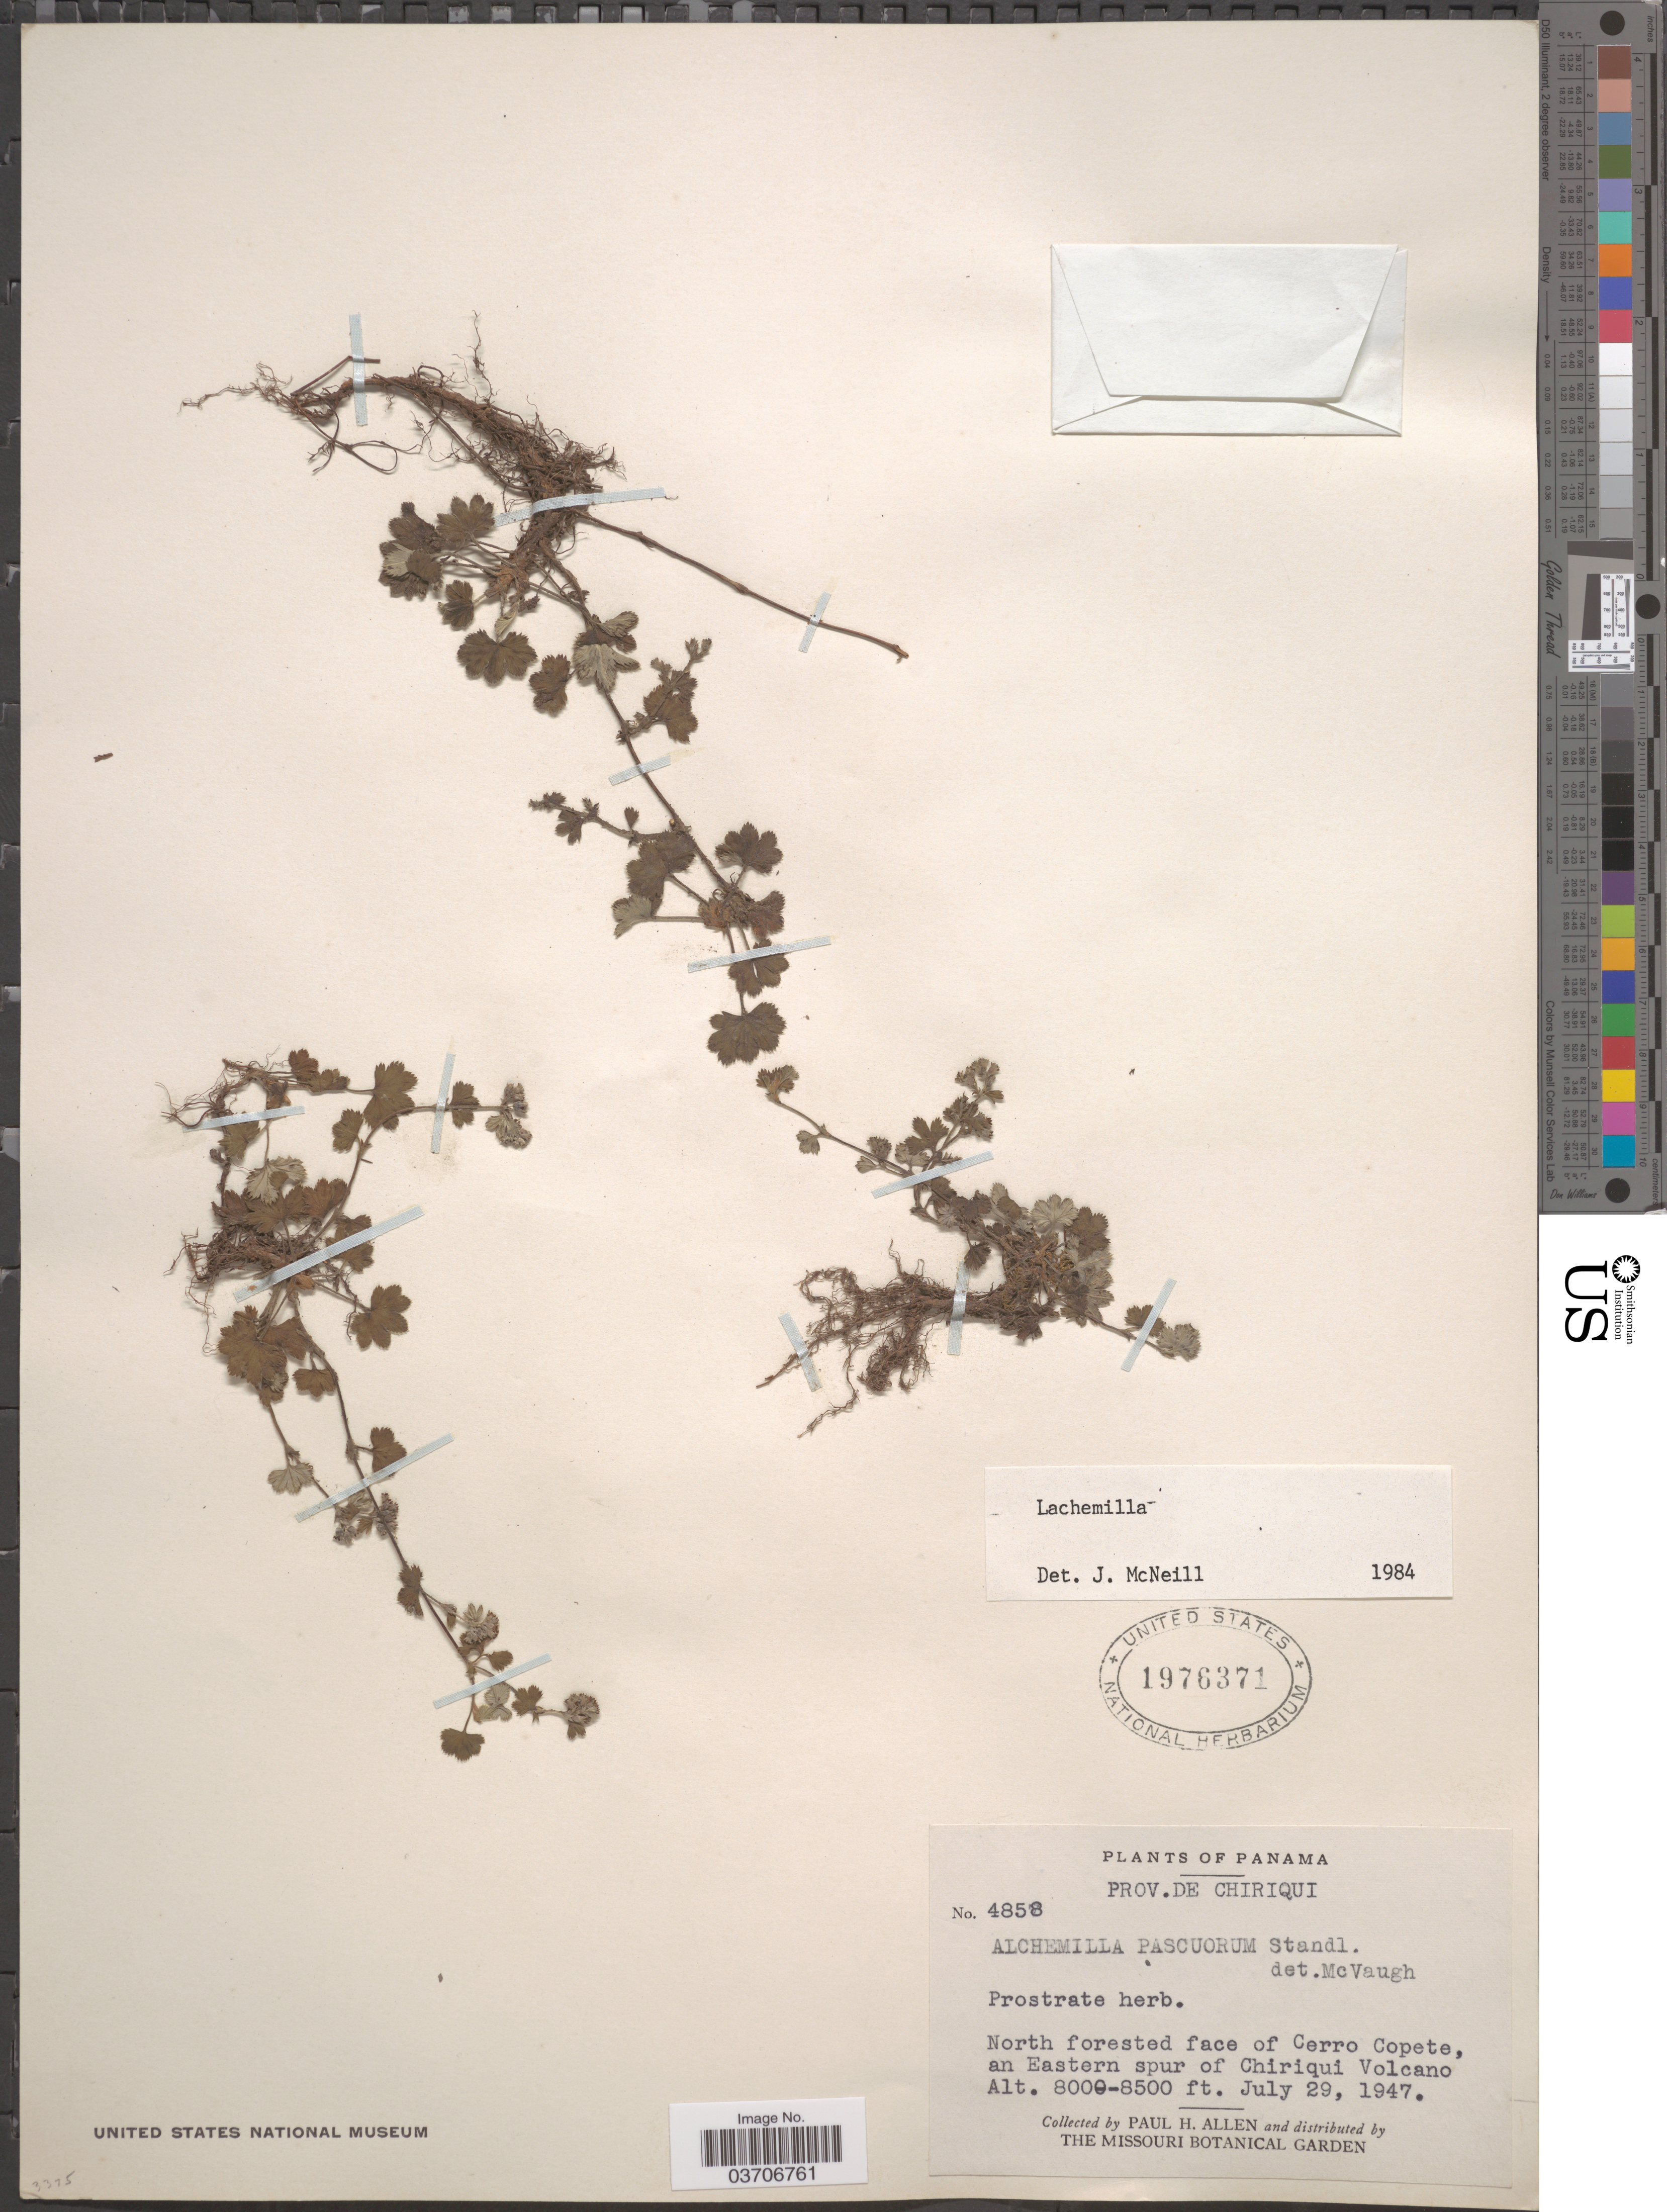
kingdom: Plantae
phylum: Tracheophyta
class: Magnoliopsida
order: Rosales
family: Rosaceae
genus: Lachemilla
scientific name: Lachemilla sp.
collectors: P. H. Allen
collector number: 4858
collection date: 1947-07-29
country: Panama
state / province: Chiriqui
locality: North forested face of Cerro Copete, an Eastern spur of Chiriqui Volcano.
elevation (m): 2438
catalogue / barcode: US 1976371